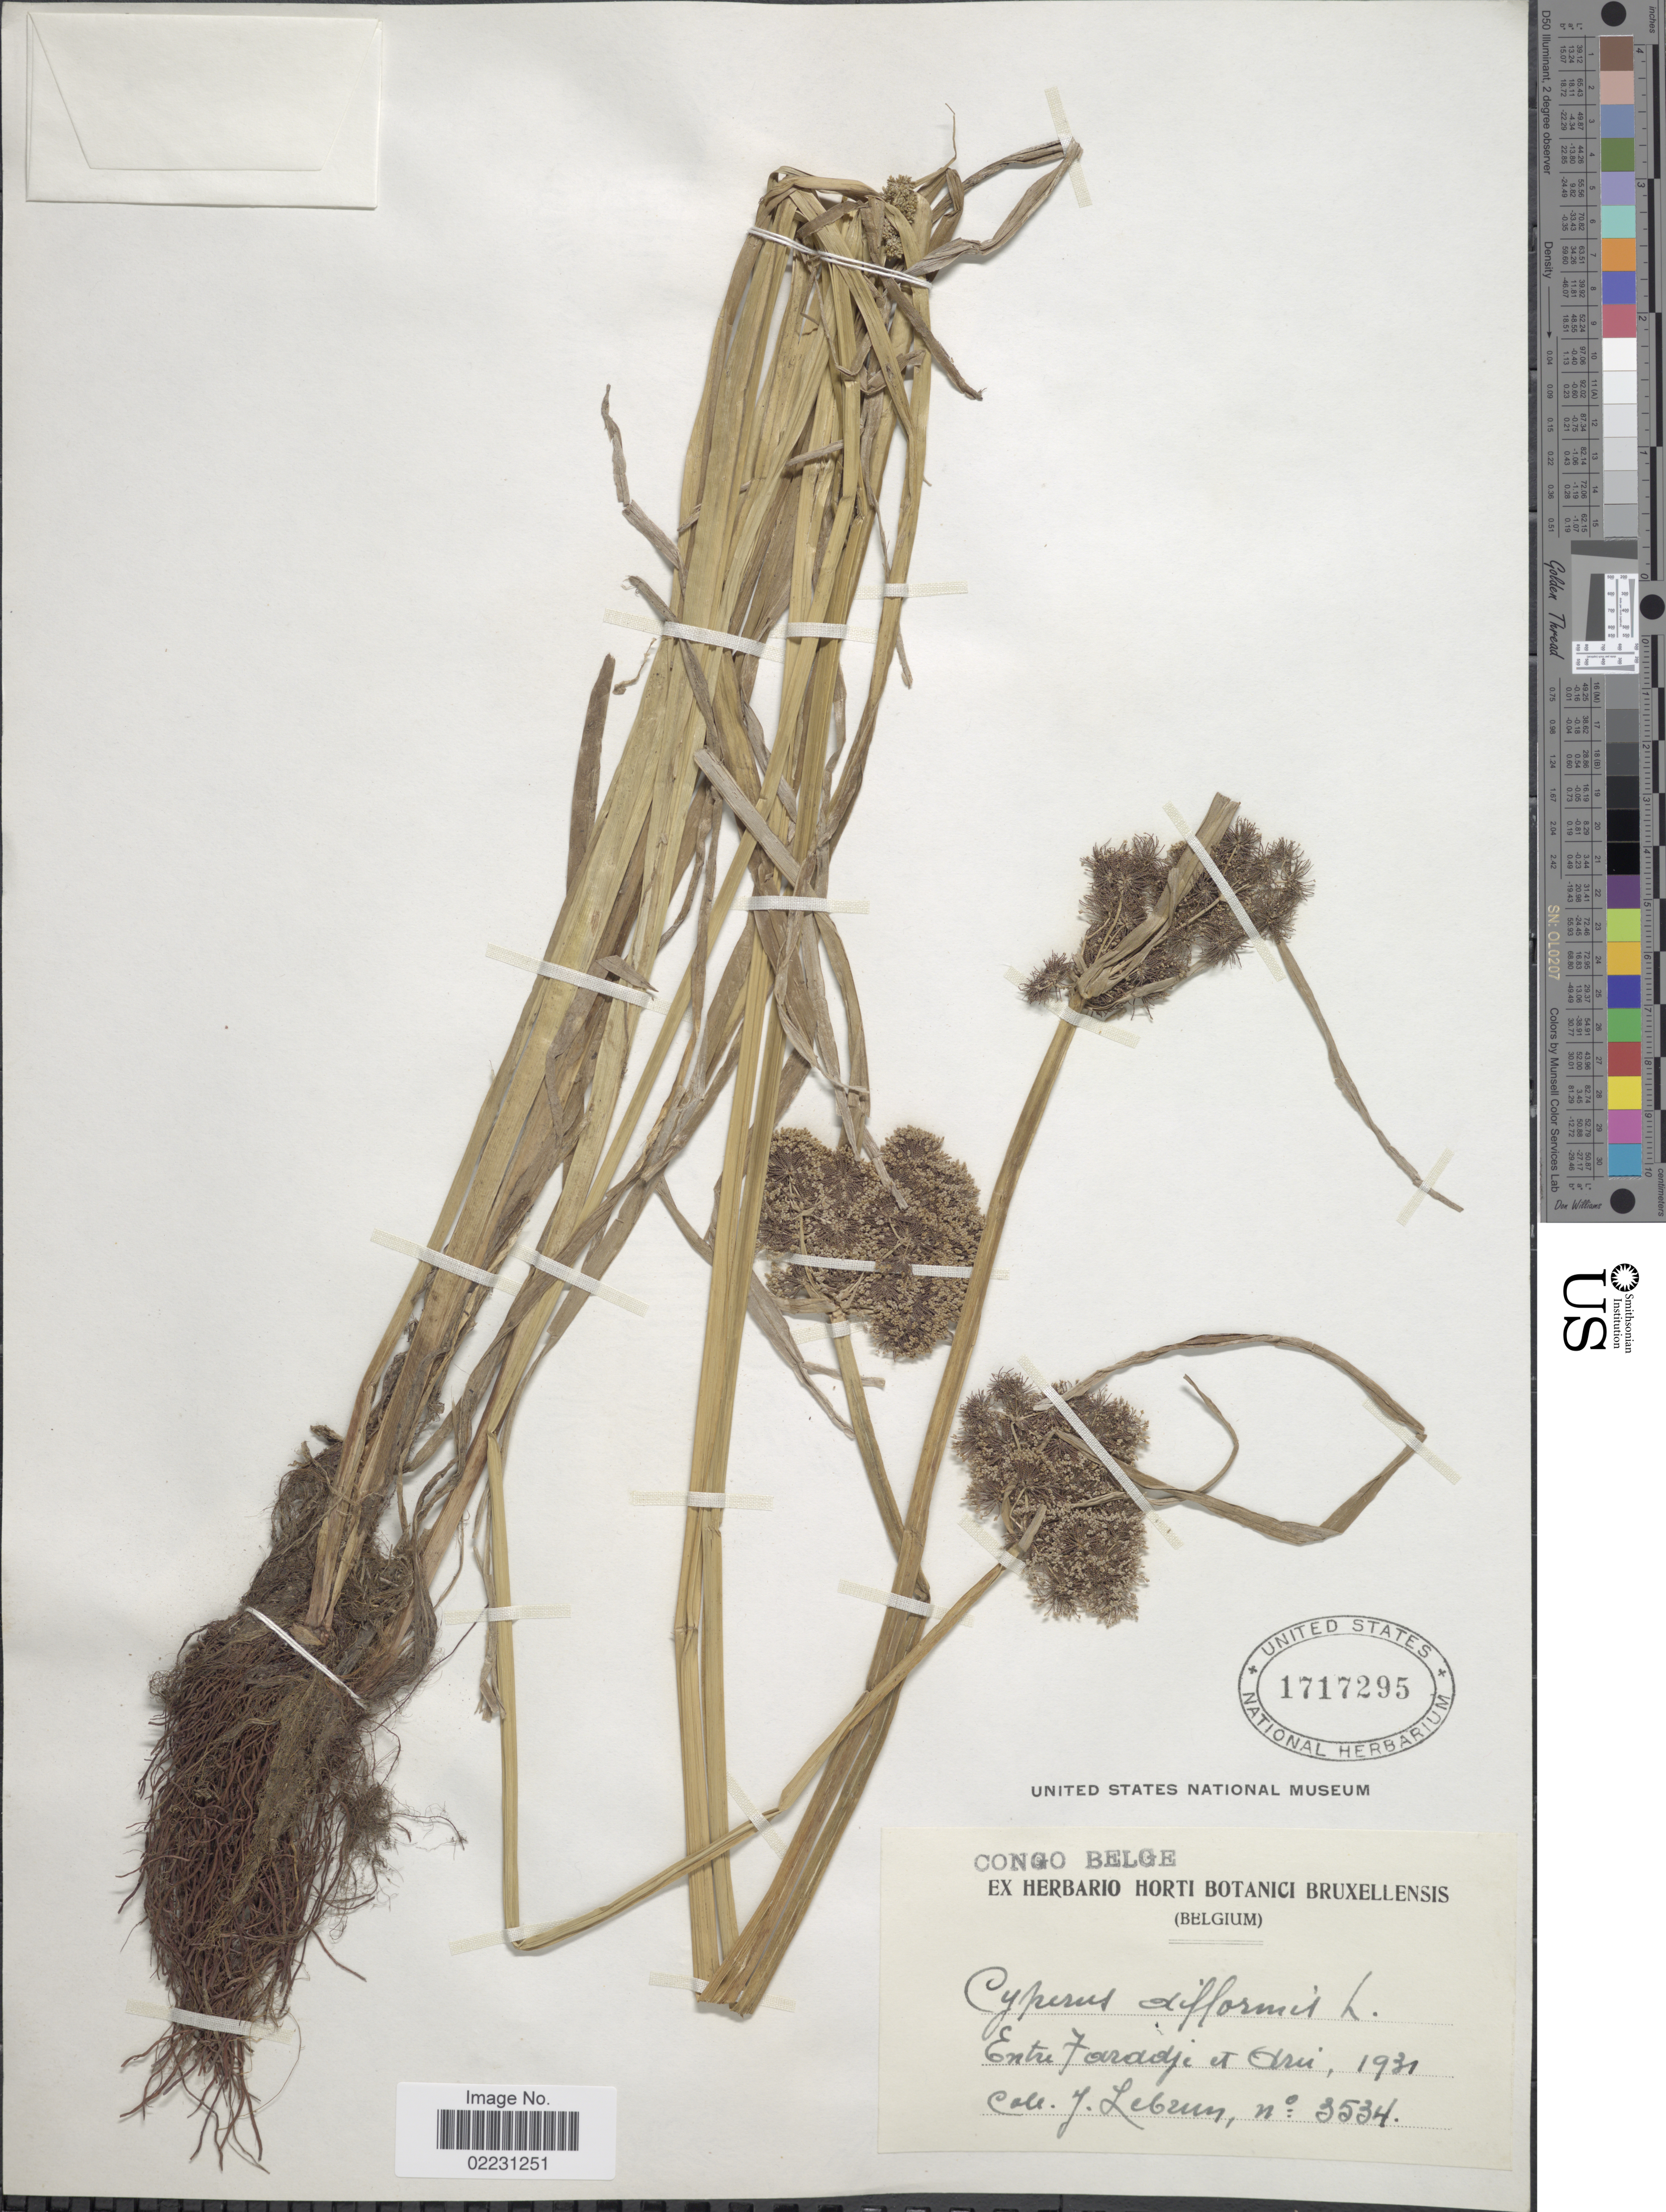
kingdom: Plantae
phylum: Tracheophyta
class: Liliopsida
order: Poales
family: Cyperaceae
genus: Cyperus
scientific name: Cyperus difformis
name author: L.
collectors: J. A. Lebrun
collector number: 3534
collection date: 1931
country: Congo, Democratic Republic of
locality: Conge Belge. Entre Faradje et Aru.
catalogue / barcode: US 1717295